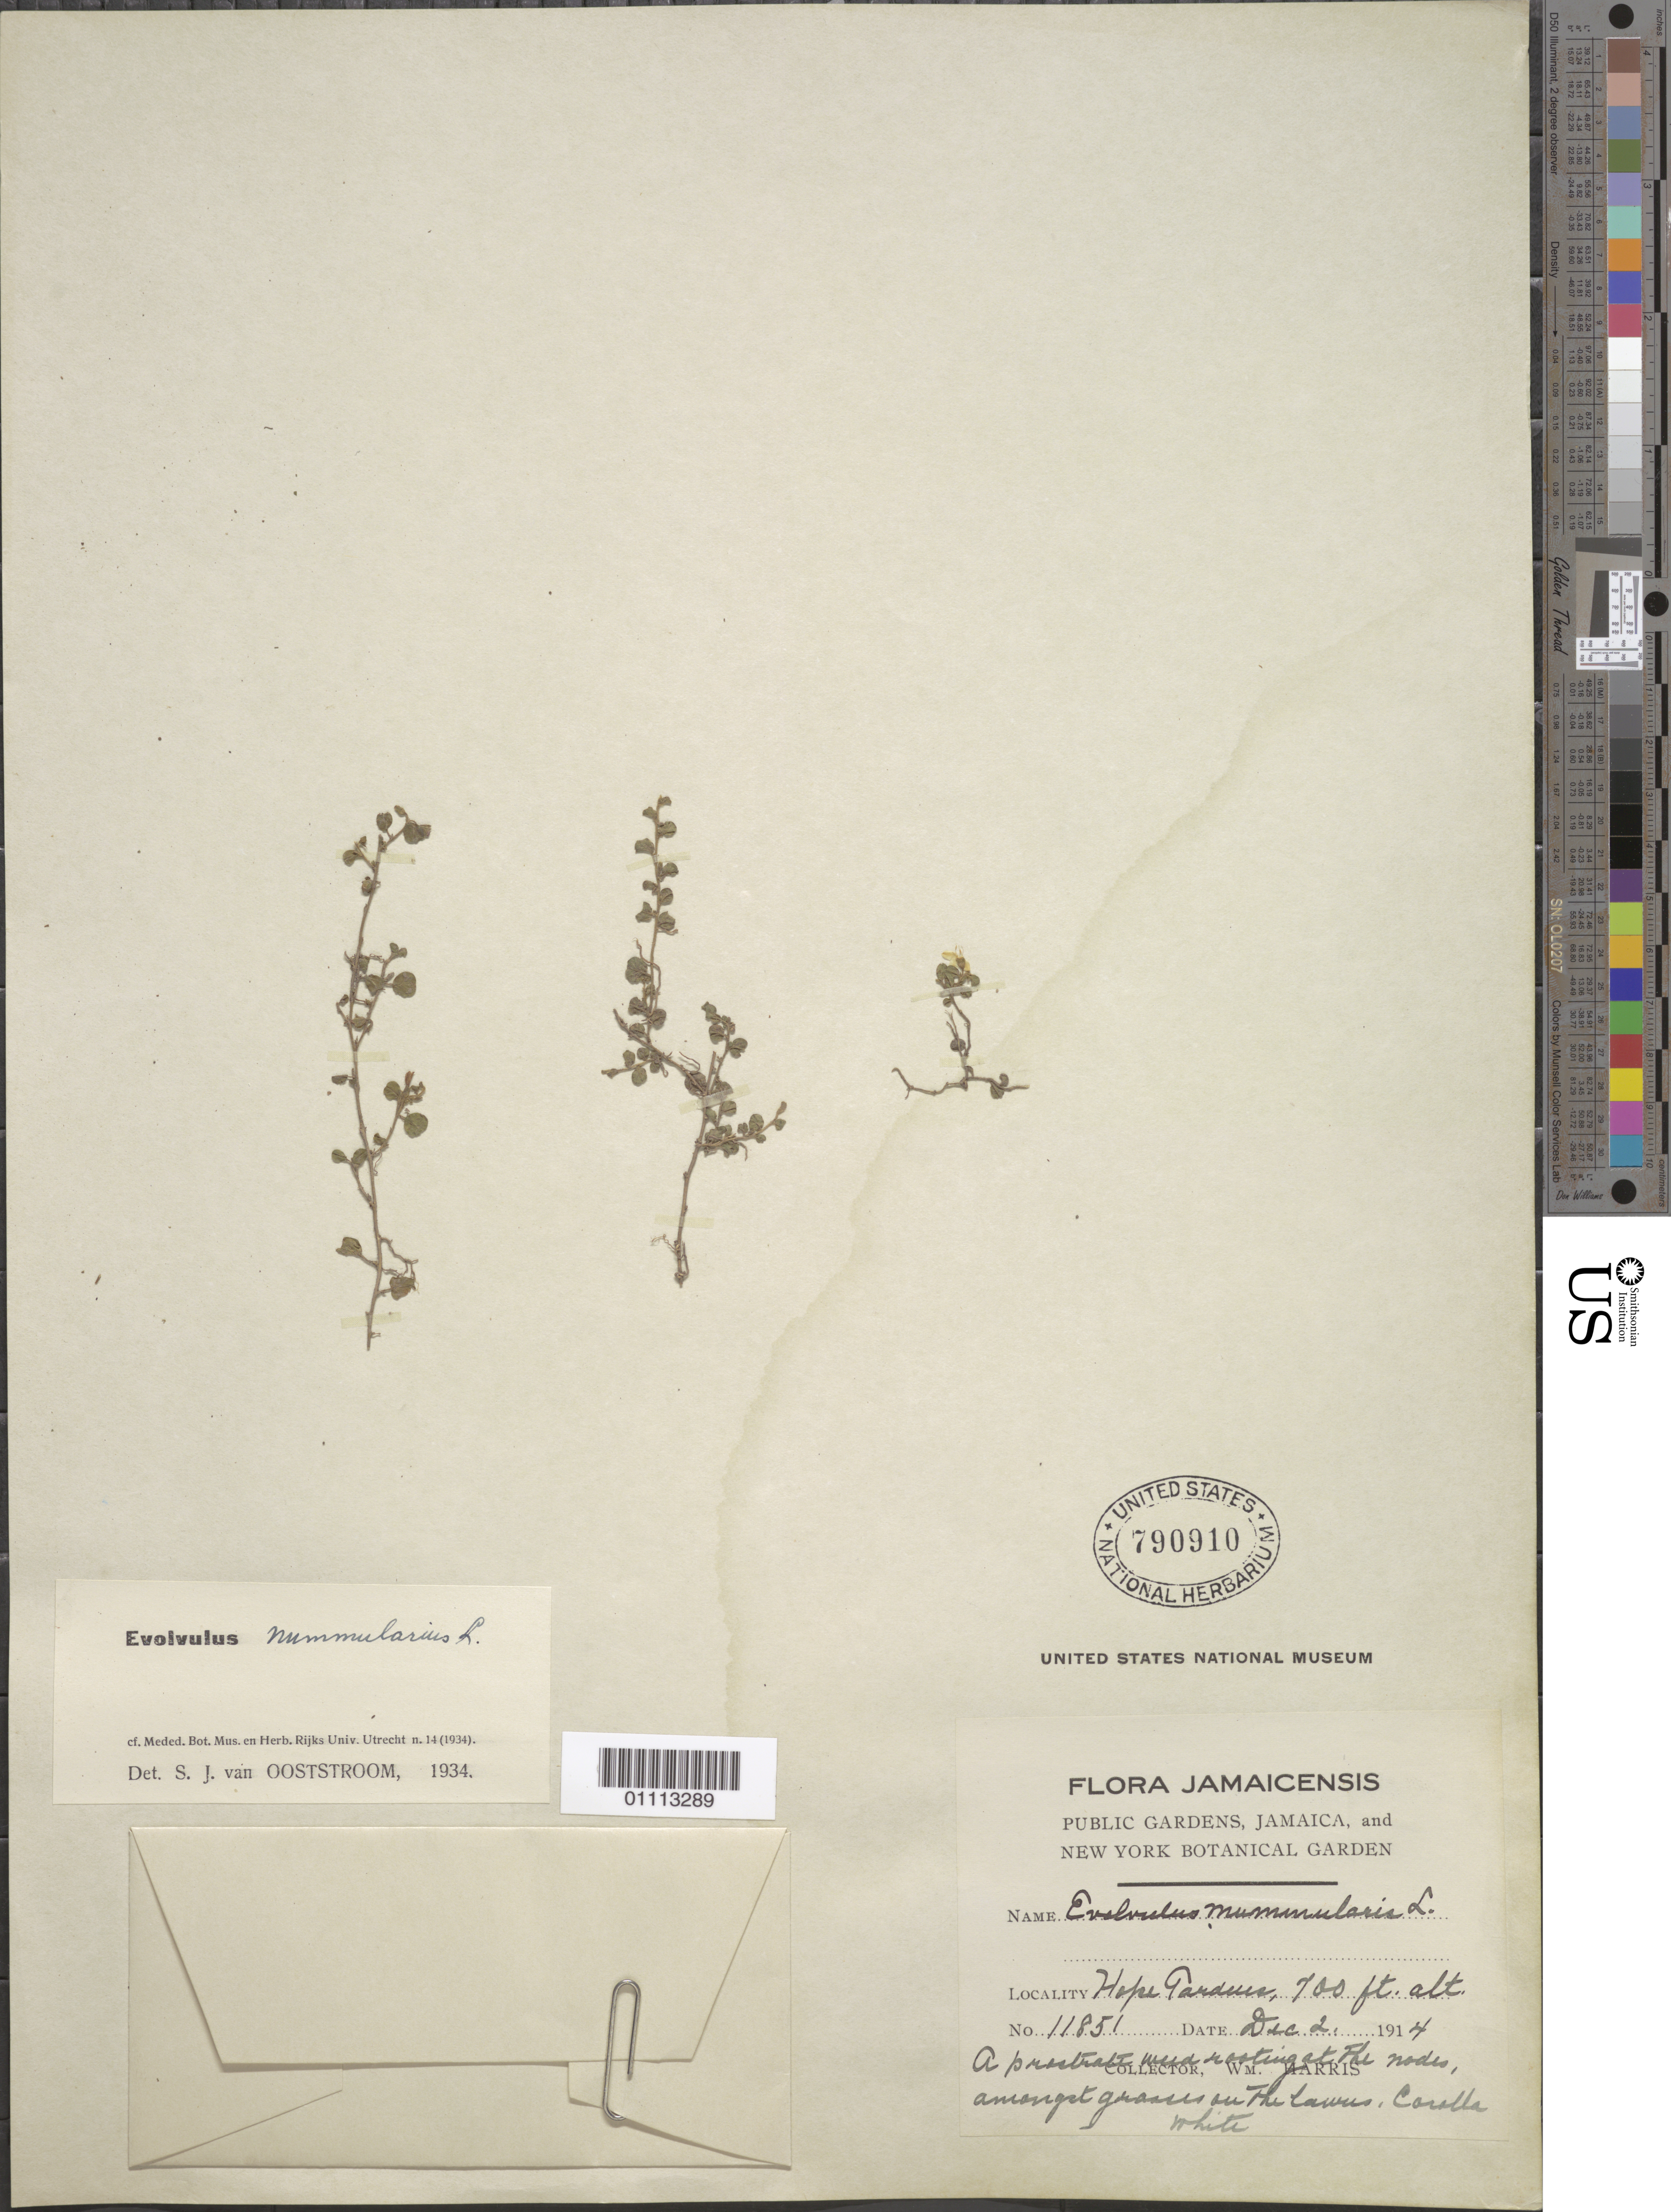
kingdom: Plantae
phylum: Tracheophyta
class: Magnoliopsida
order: Solanales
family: Convolvulaceae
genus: Evolvulus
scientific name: Evolvulus nummularius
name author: (L.) L.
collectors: W. Harris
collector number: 11851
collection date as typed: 02 Dec 1914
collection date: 1914-12-02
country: Jamaica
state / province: Kingston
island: Jamaica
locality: Hope Gardens.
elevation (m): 213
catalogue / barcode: US 790910